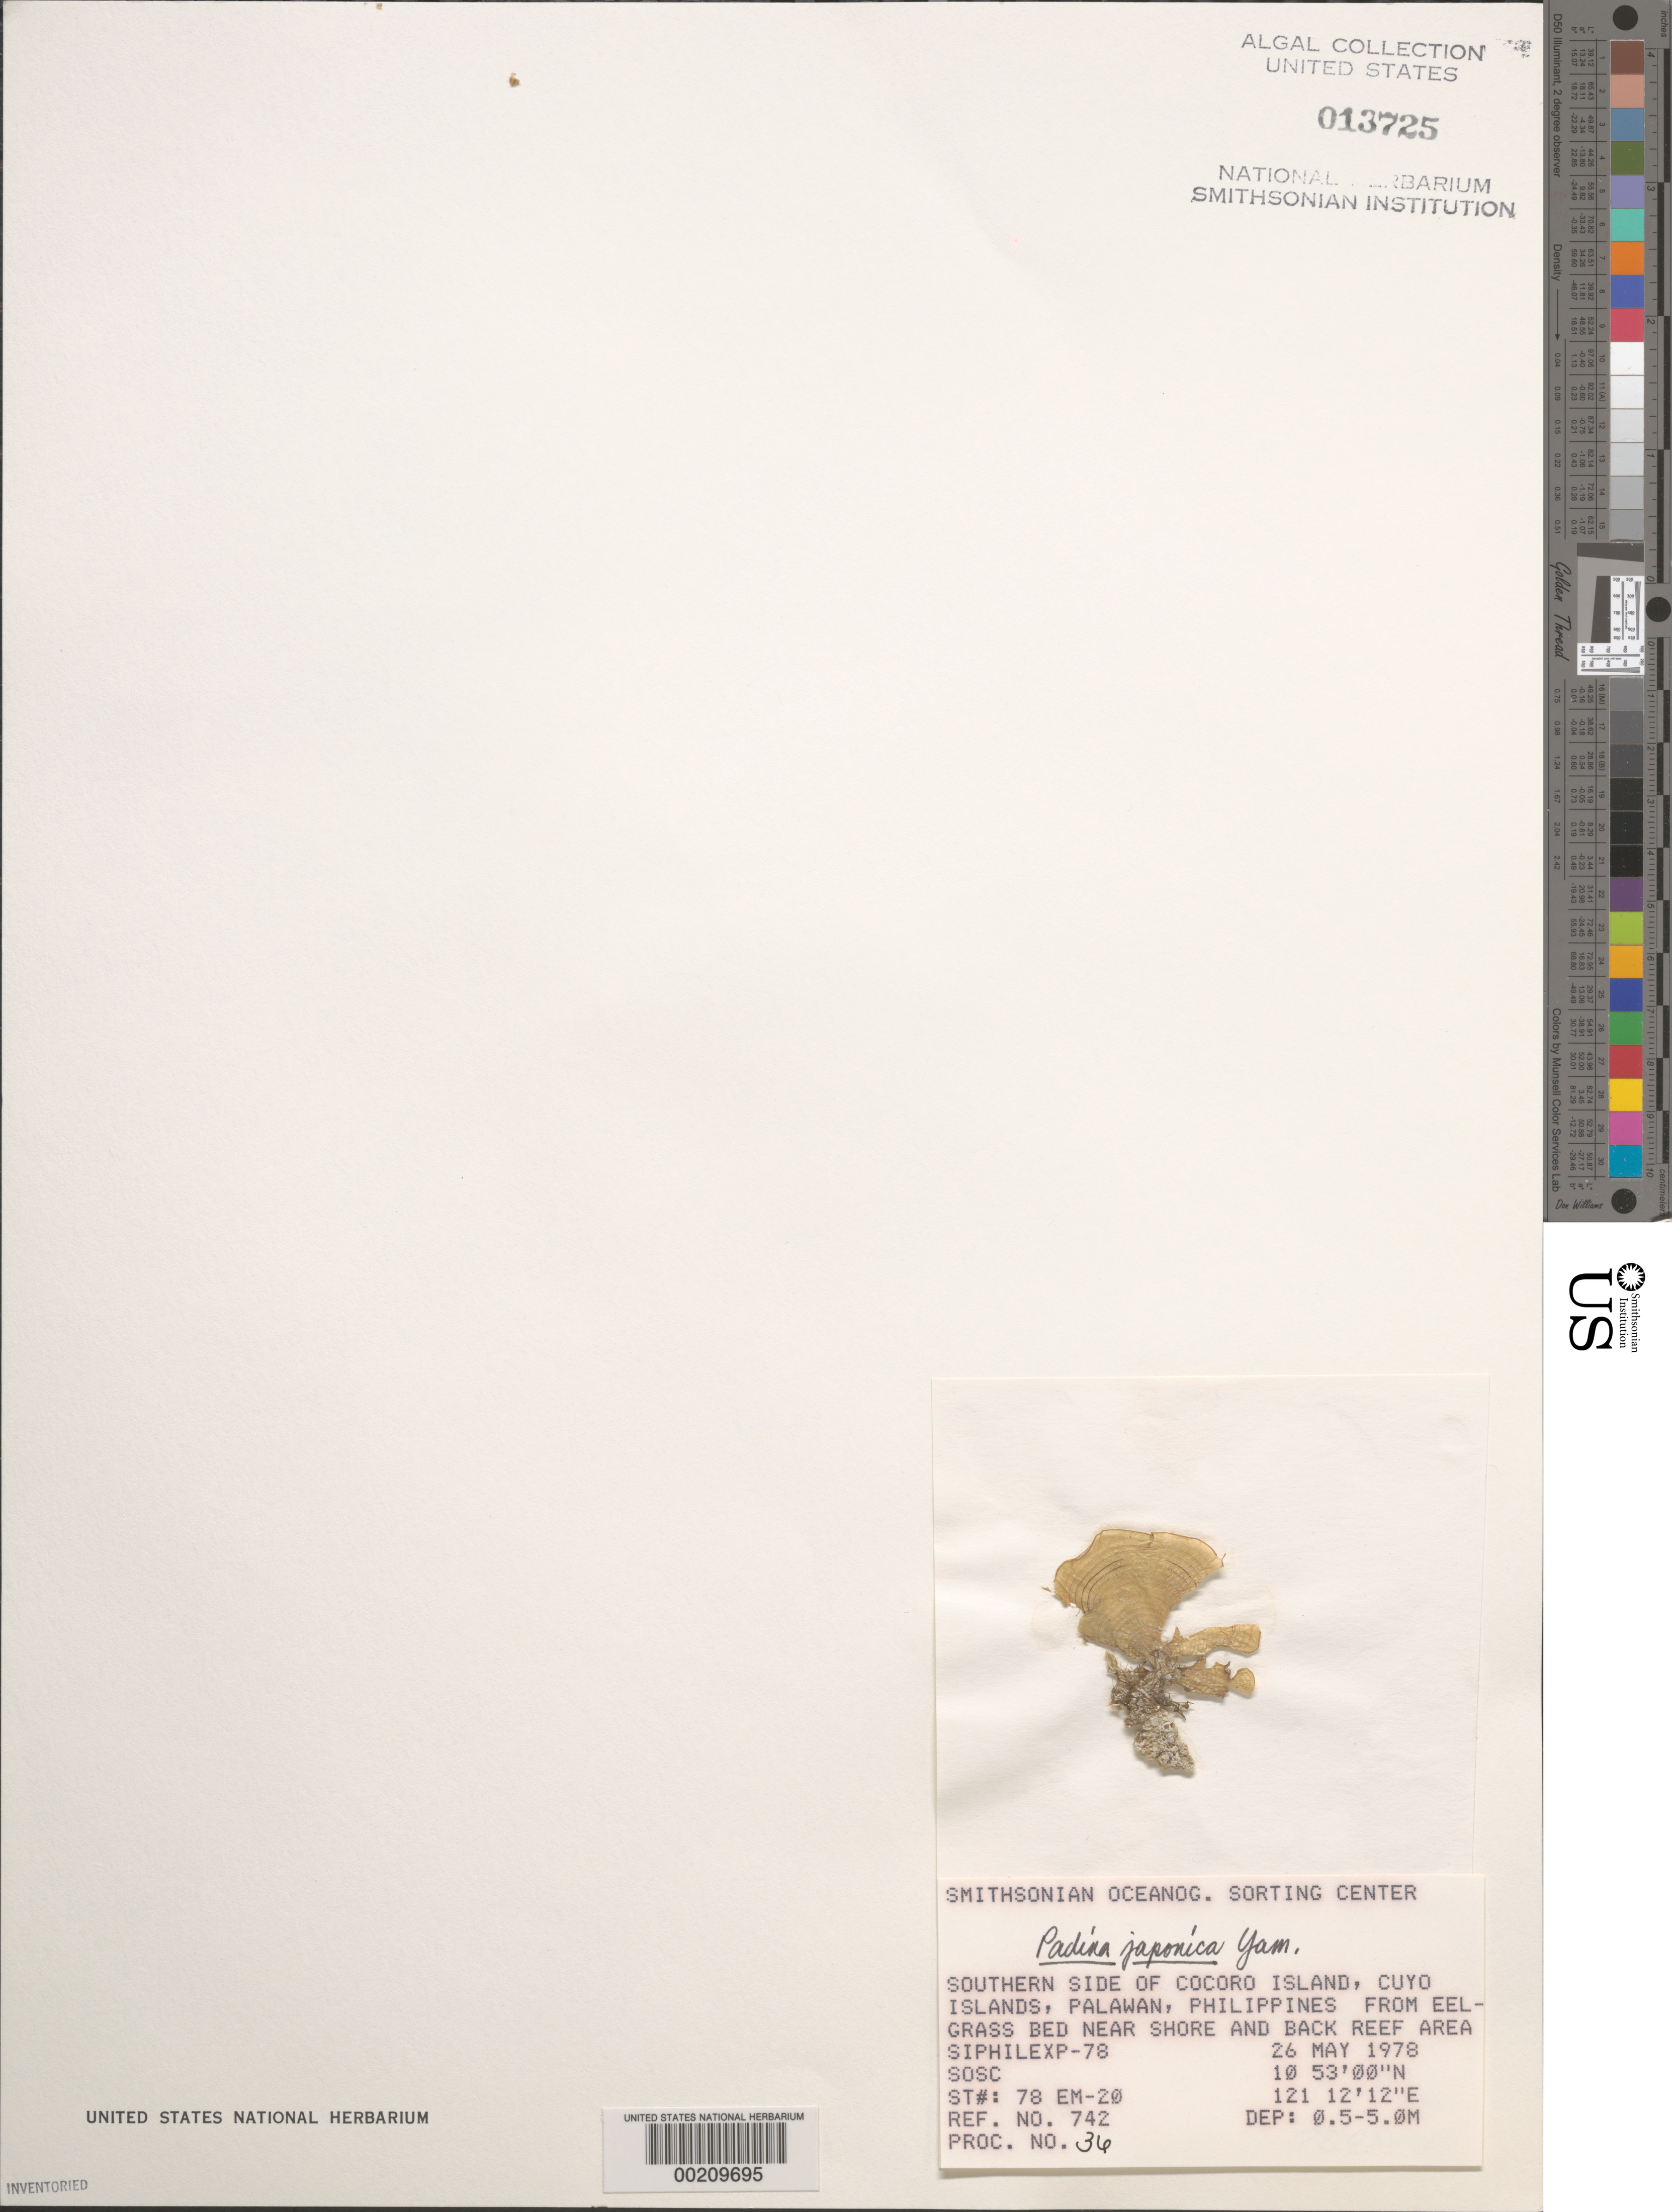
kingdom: Chromista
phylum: Ochrophyta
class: Phaeophyceae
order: Dictyotales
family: Dictyotaceae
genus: Padina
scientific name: Padina japonica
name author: Yamada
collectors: SOSC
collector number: Station 78 Em-20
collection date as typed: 26 May 1978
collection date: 1978-05-26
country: Philippines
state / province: Mimaropa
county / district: Palawan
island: Cocoro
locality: Southern side of island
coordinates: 10 53' 00" N, 121 12' 12" E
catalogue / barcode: US 13725